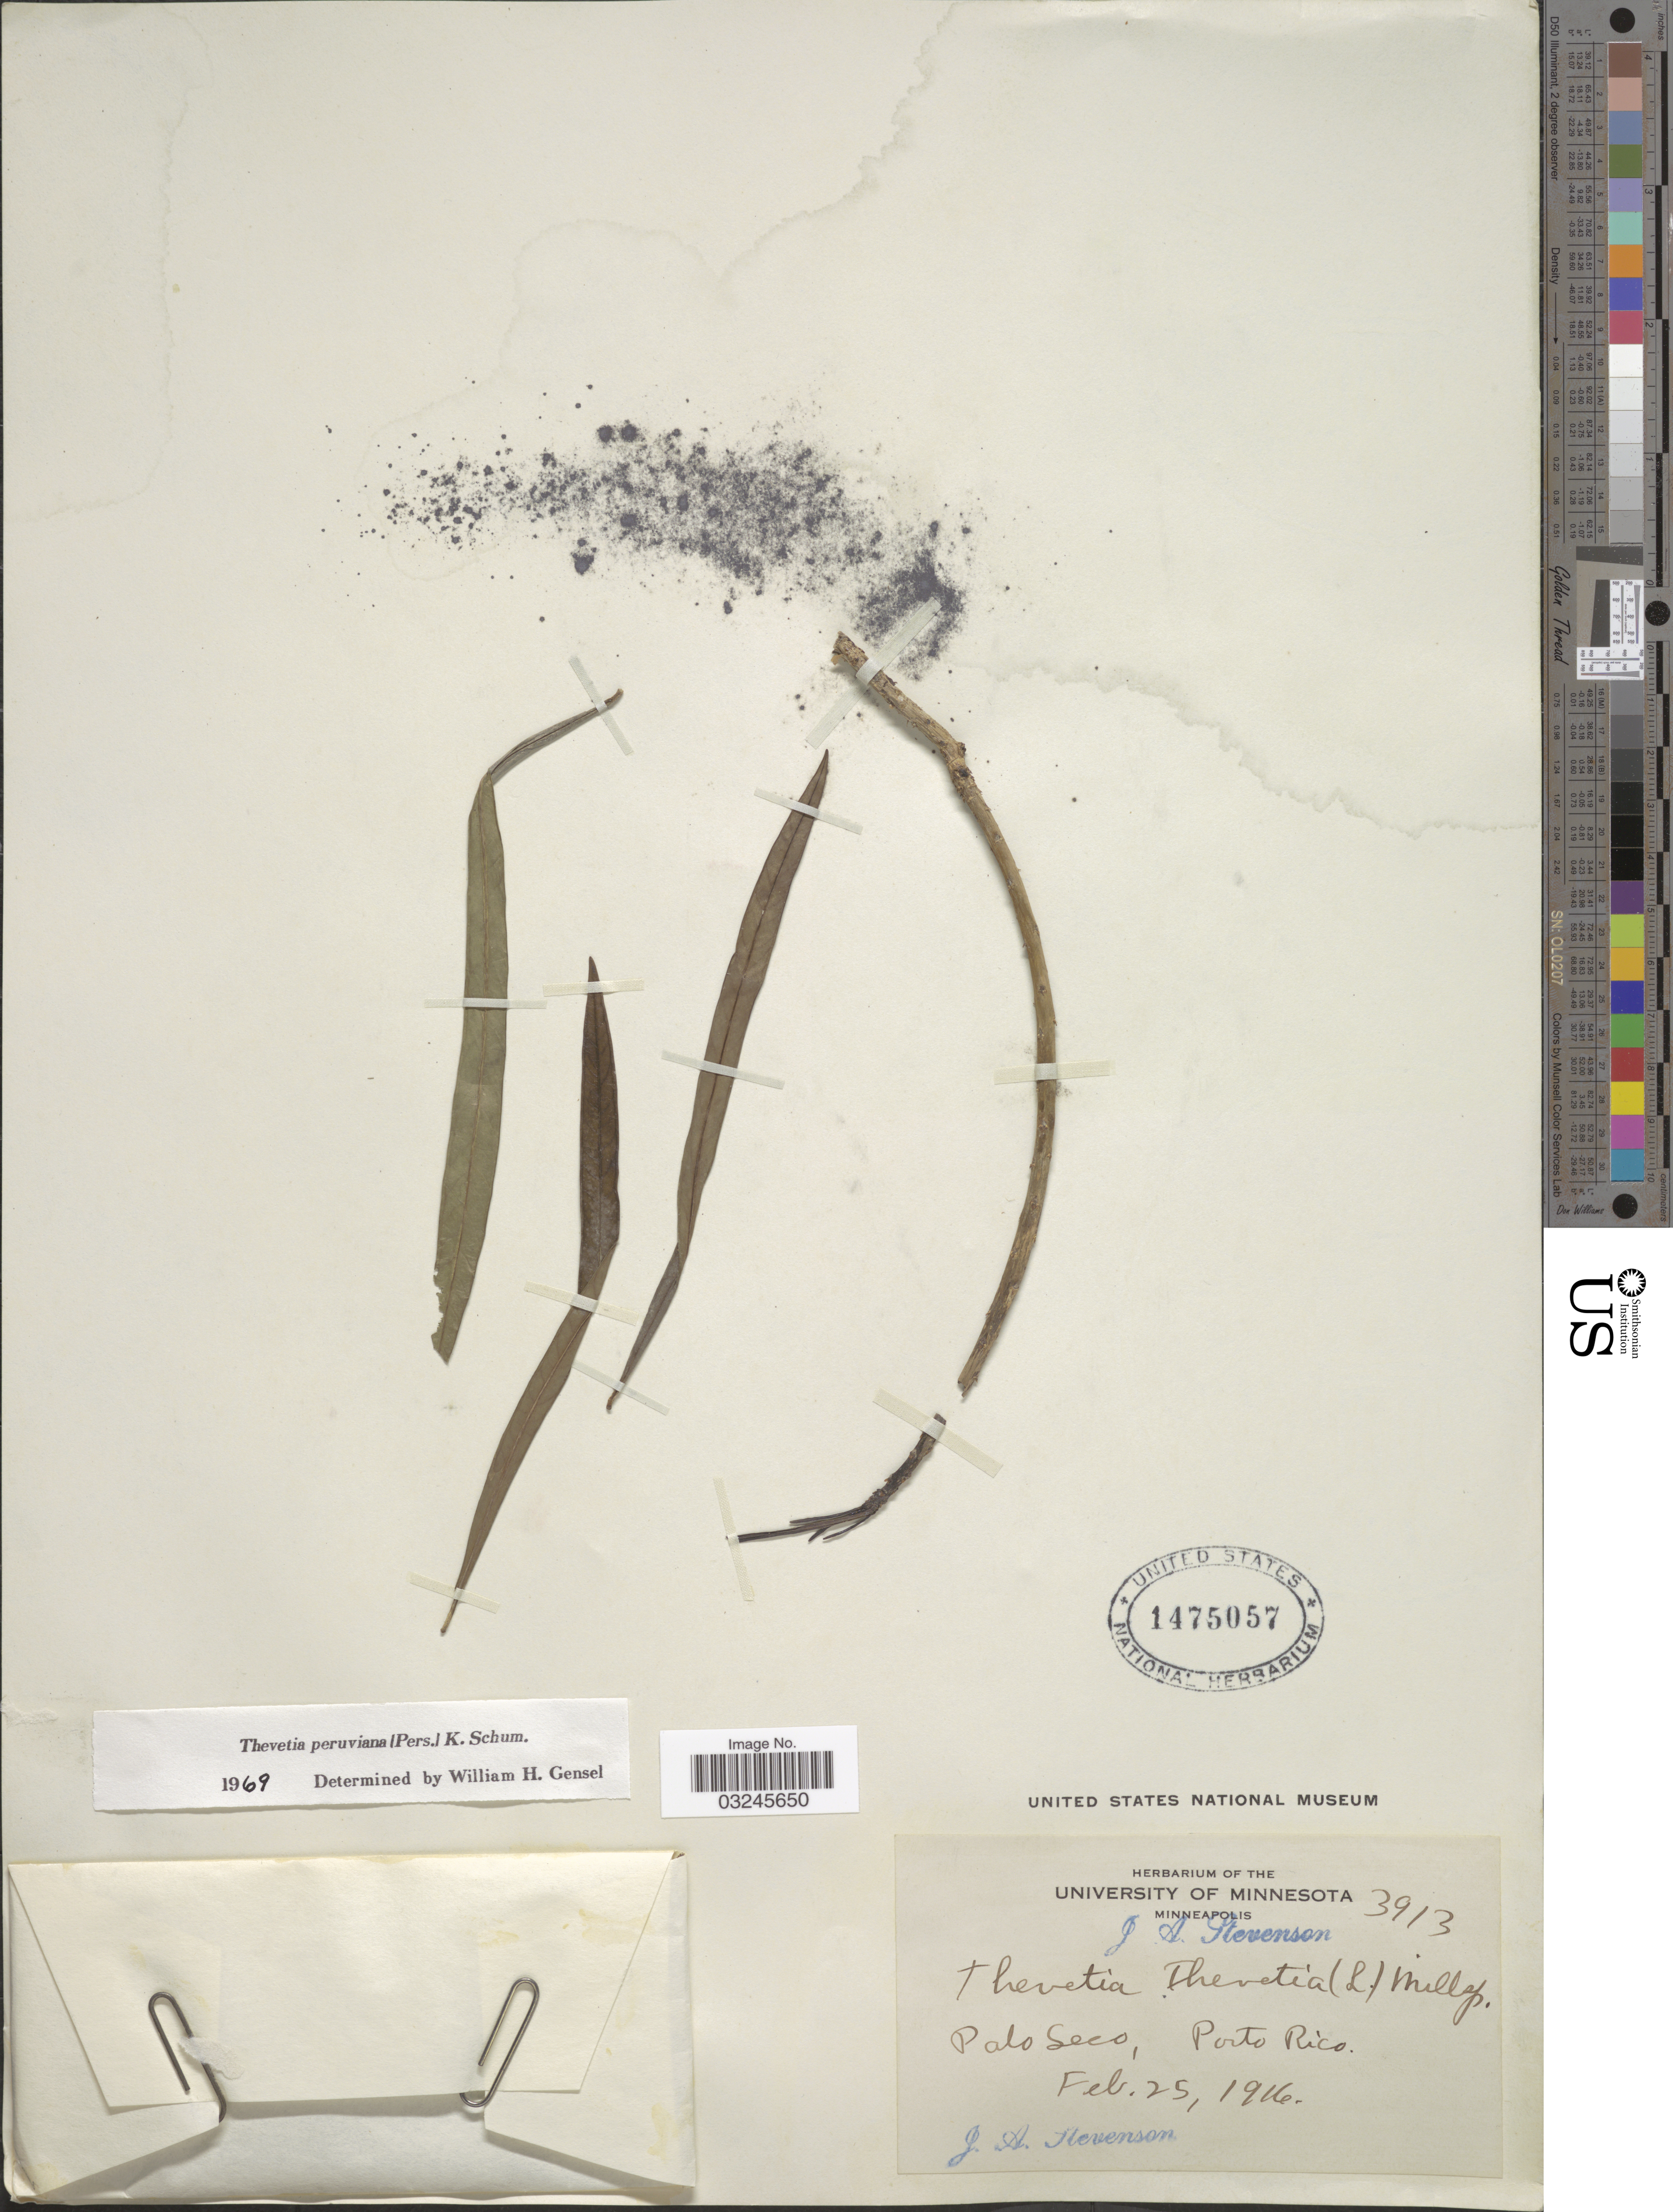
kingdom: Plantae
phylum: Tracheophyta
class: Magnoliopsida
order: Gentianales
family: Apocynaceae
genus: Thevetia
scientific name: Thevetia peruviana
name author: (Pers.) K. Schum.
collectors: J. Stevenson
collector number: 3913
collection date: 1916-02-25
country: Puerto Rico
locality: Palo Seco, Porto Rico.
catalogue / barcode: US 1475057